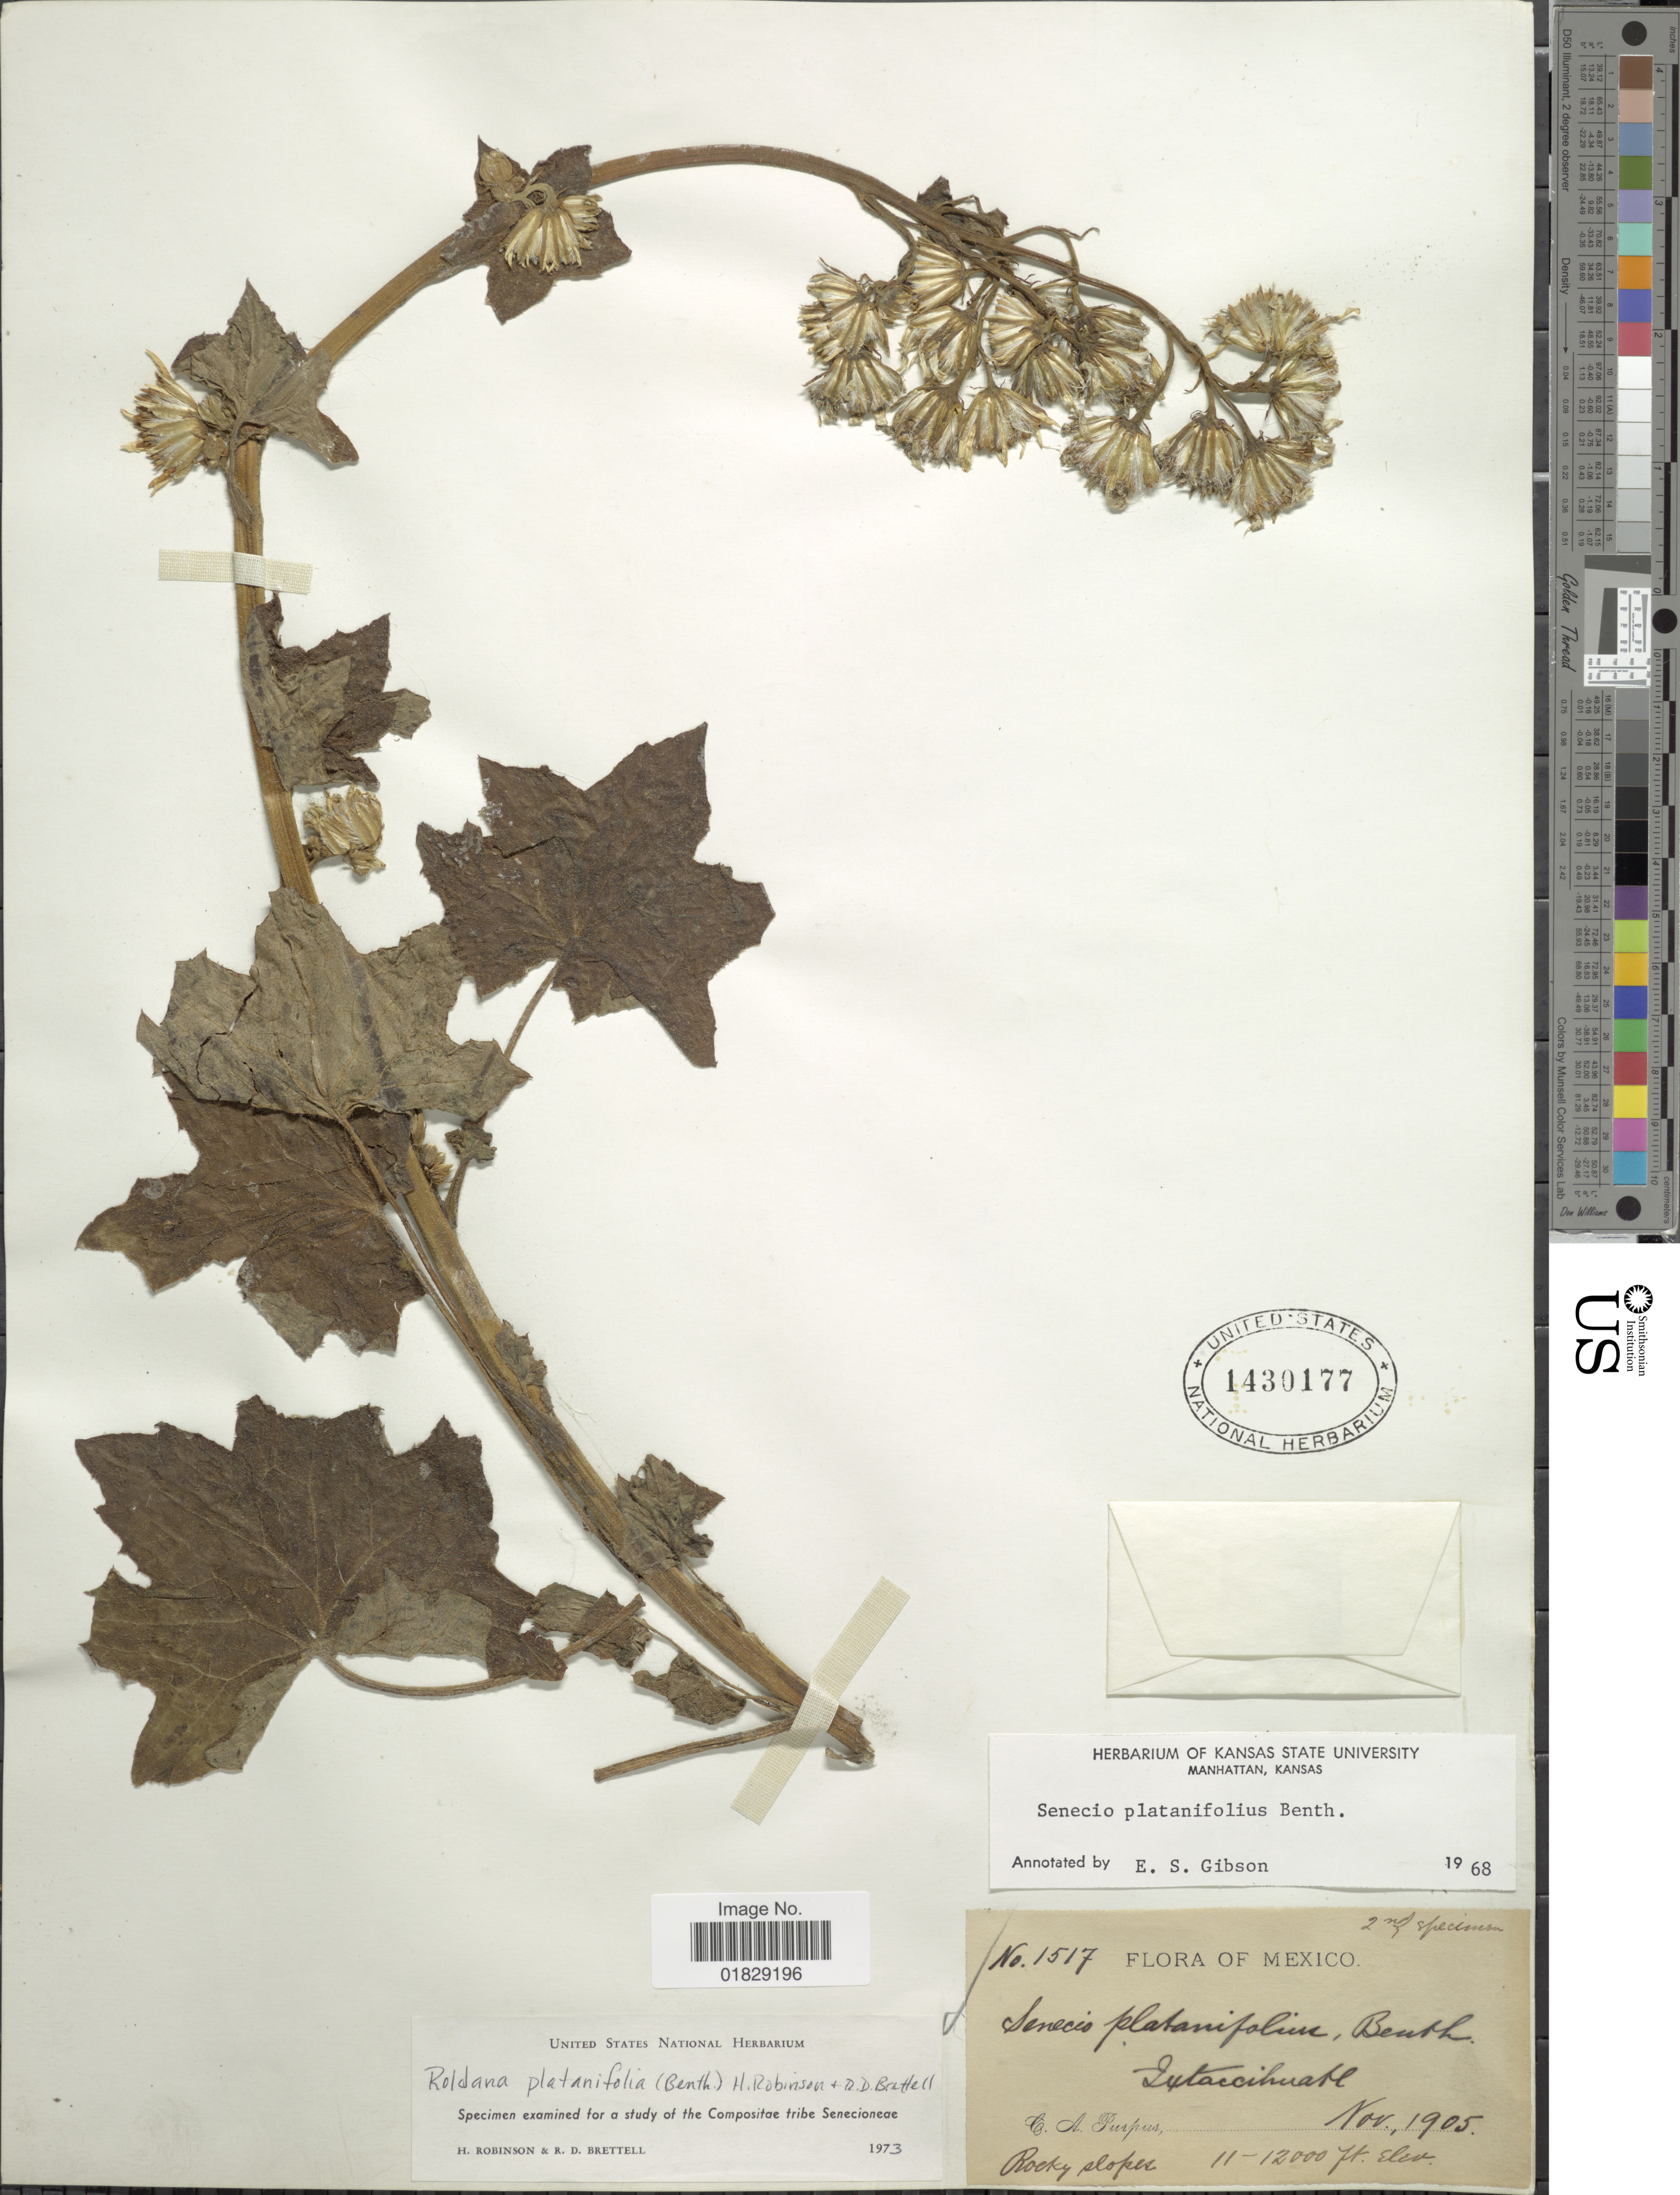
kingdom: Plantae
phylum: Tracheophyta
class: Magnoliopsida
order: Asterales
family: Asteraceae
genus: Roldana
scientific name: Roldana platanifolia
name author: (Benth.) H. Rob. & Brettell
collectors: C. A. Purpus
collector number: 1517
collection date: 1905-11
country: Mexico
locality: Ixtaccihuatl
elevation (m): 3353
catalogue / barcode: US 1430177